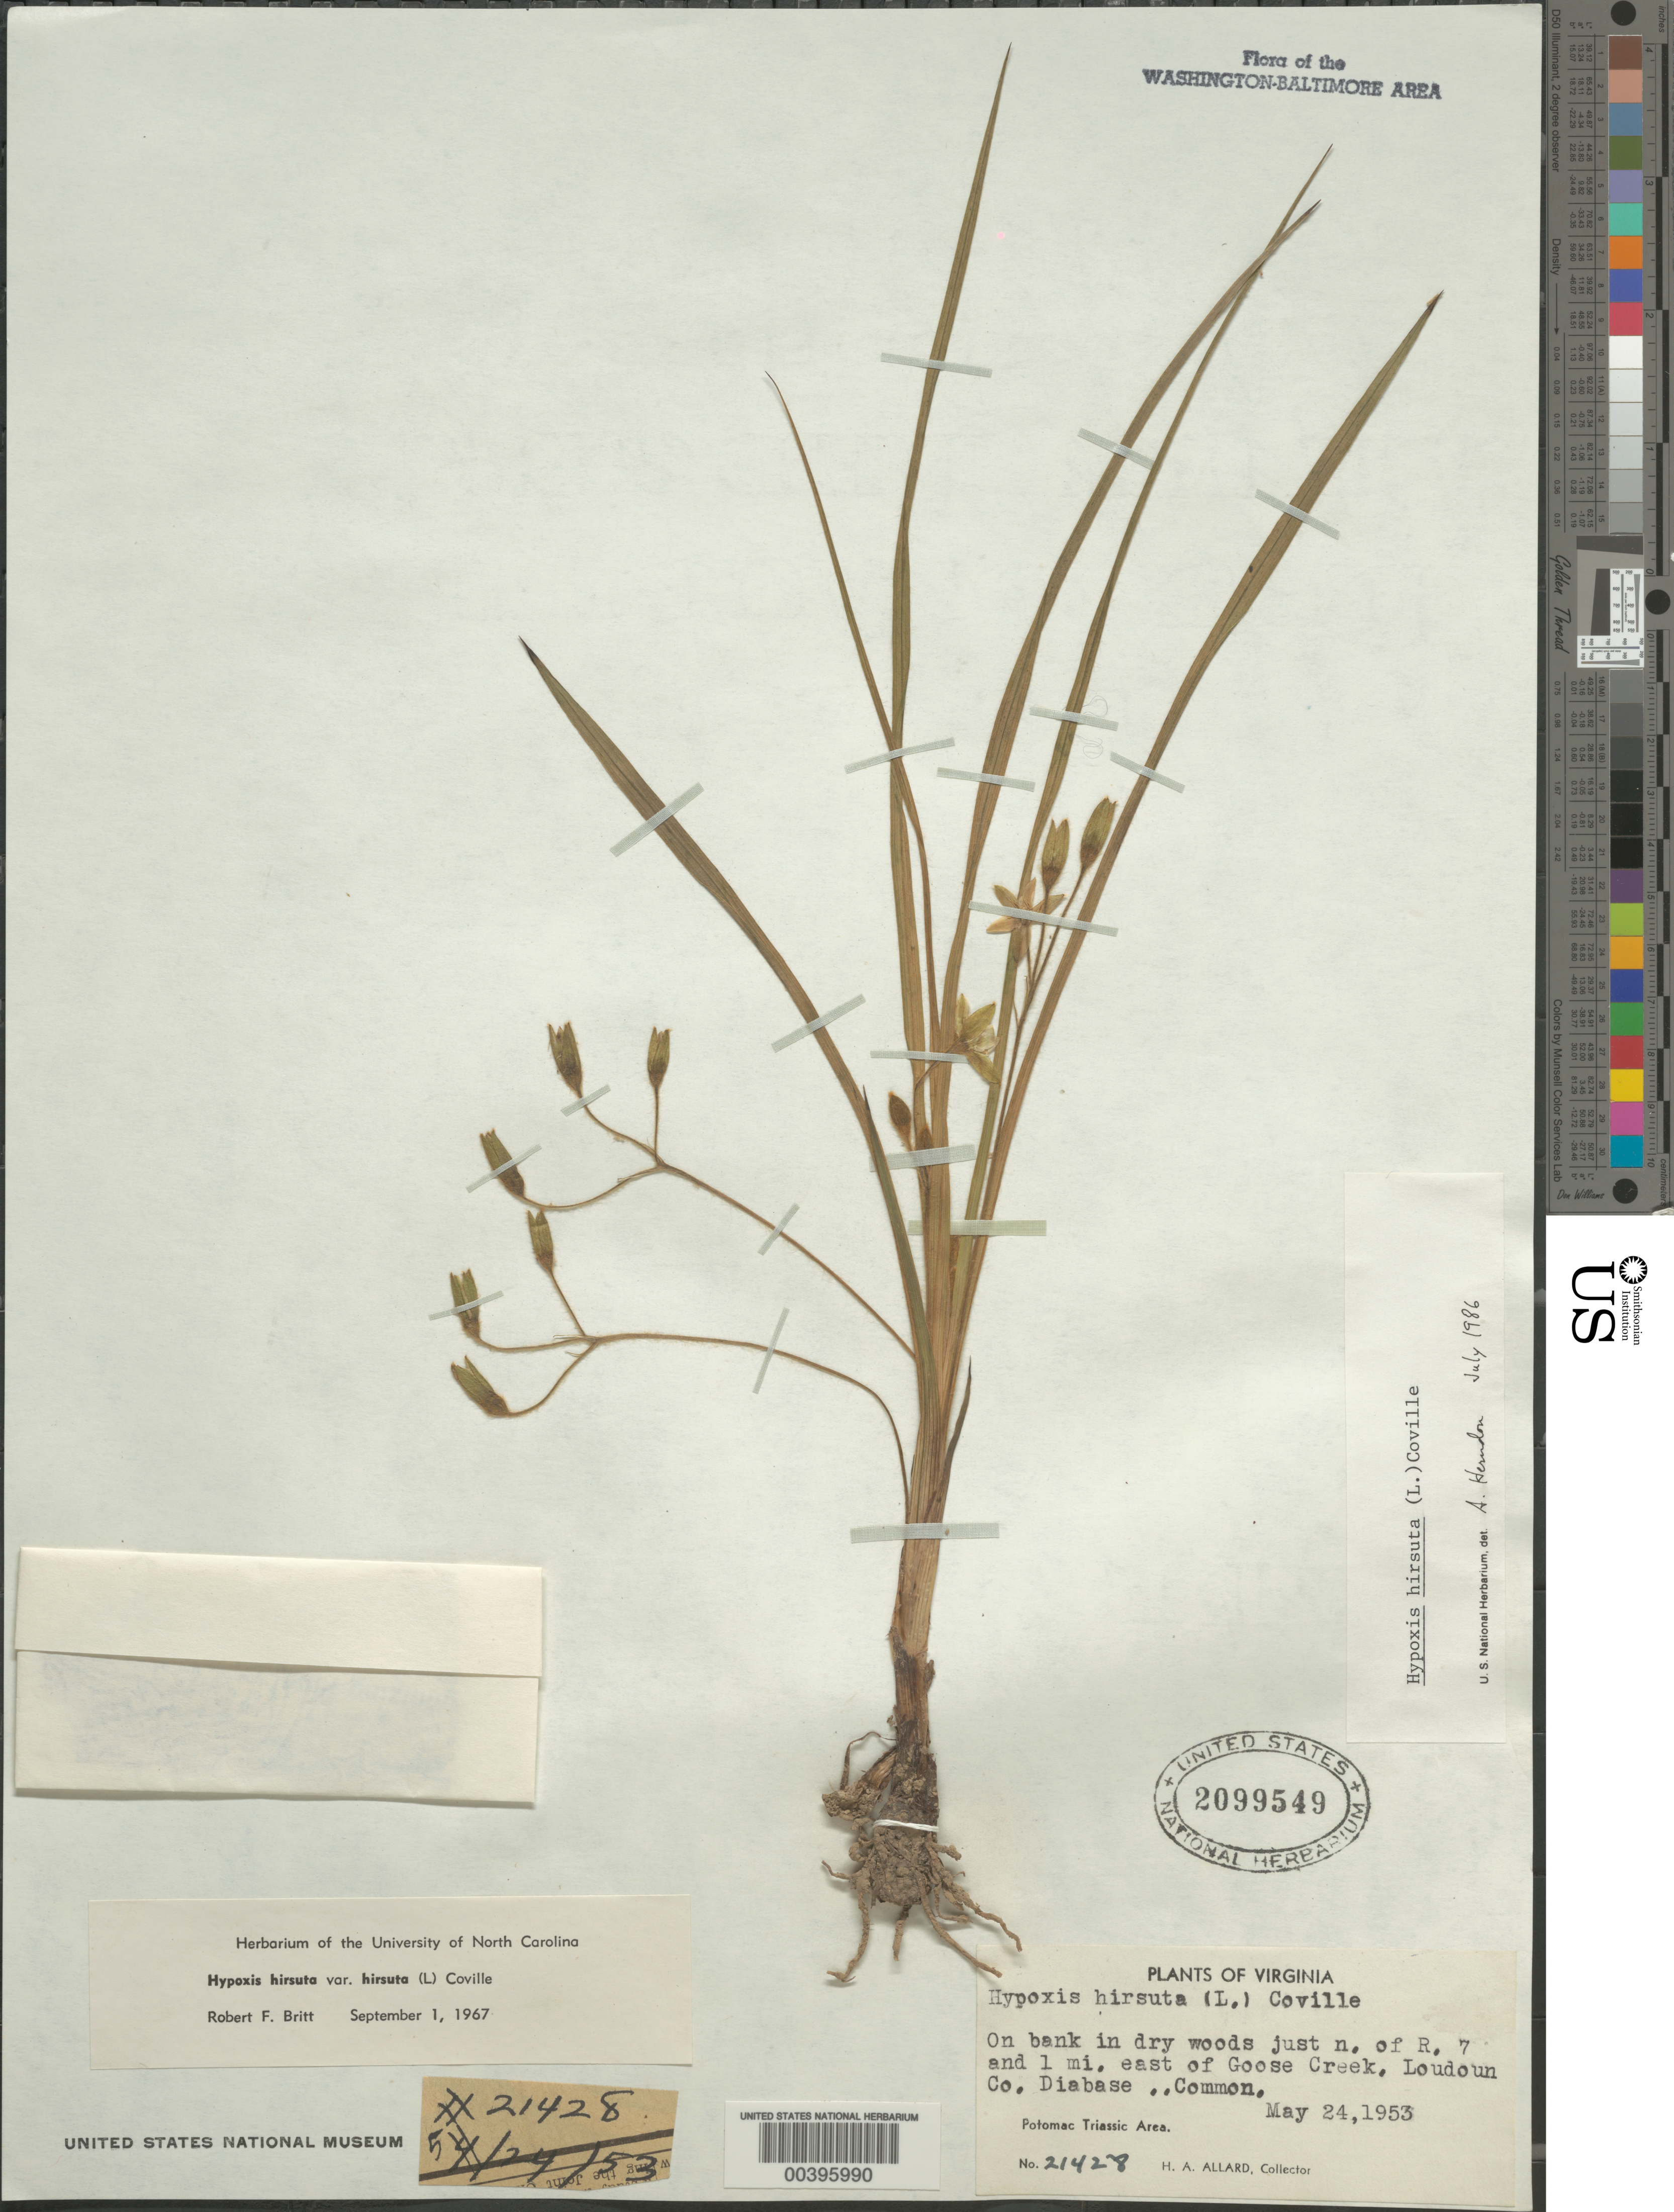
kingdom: Plantae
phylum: Tracheophyta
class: Liliopsida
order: Asparagales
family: Hypoxidaceae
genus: Hypoxis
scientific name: Hypoxis hirsuta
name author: (L.) Coville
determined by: Britt, R. F.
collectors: H. A. Allard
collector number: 21428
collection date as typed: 24 May 1953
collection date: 1953-05-24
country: United States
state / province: Virginia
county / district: Loudoun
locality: North of Route 7 and east of Goose Creek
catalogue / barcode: US 2099549